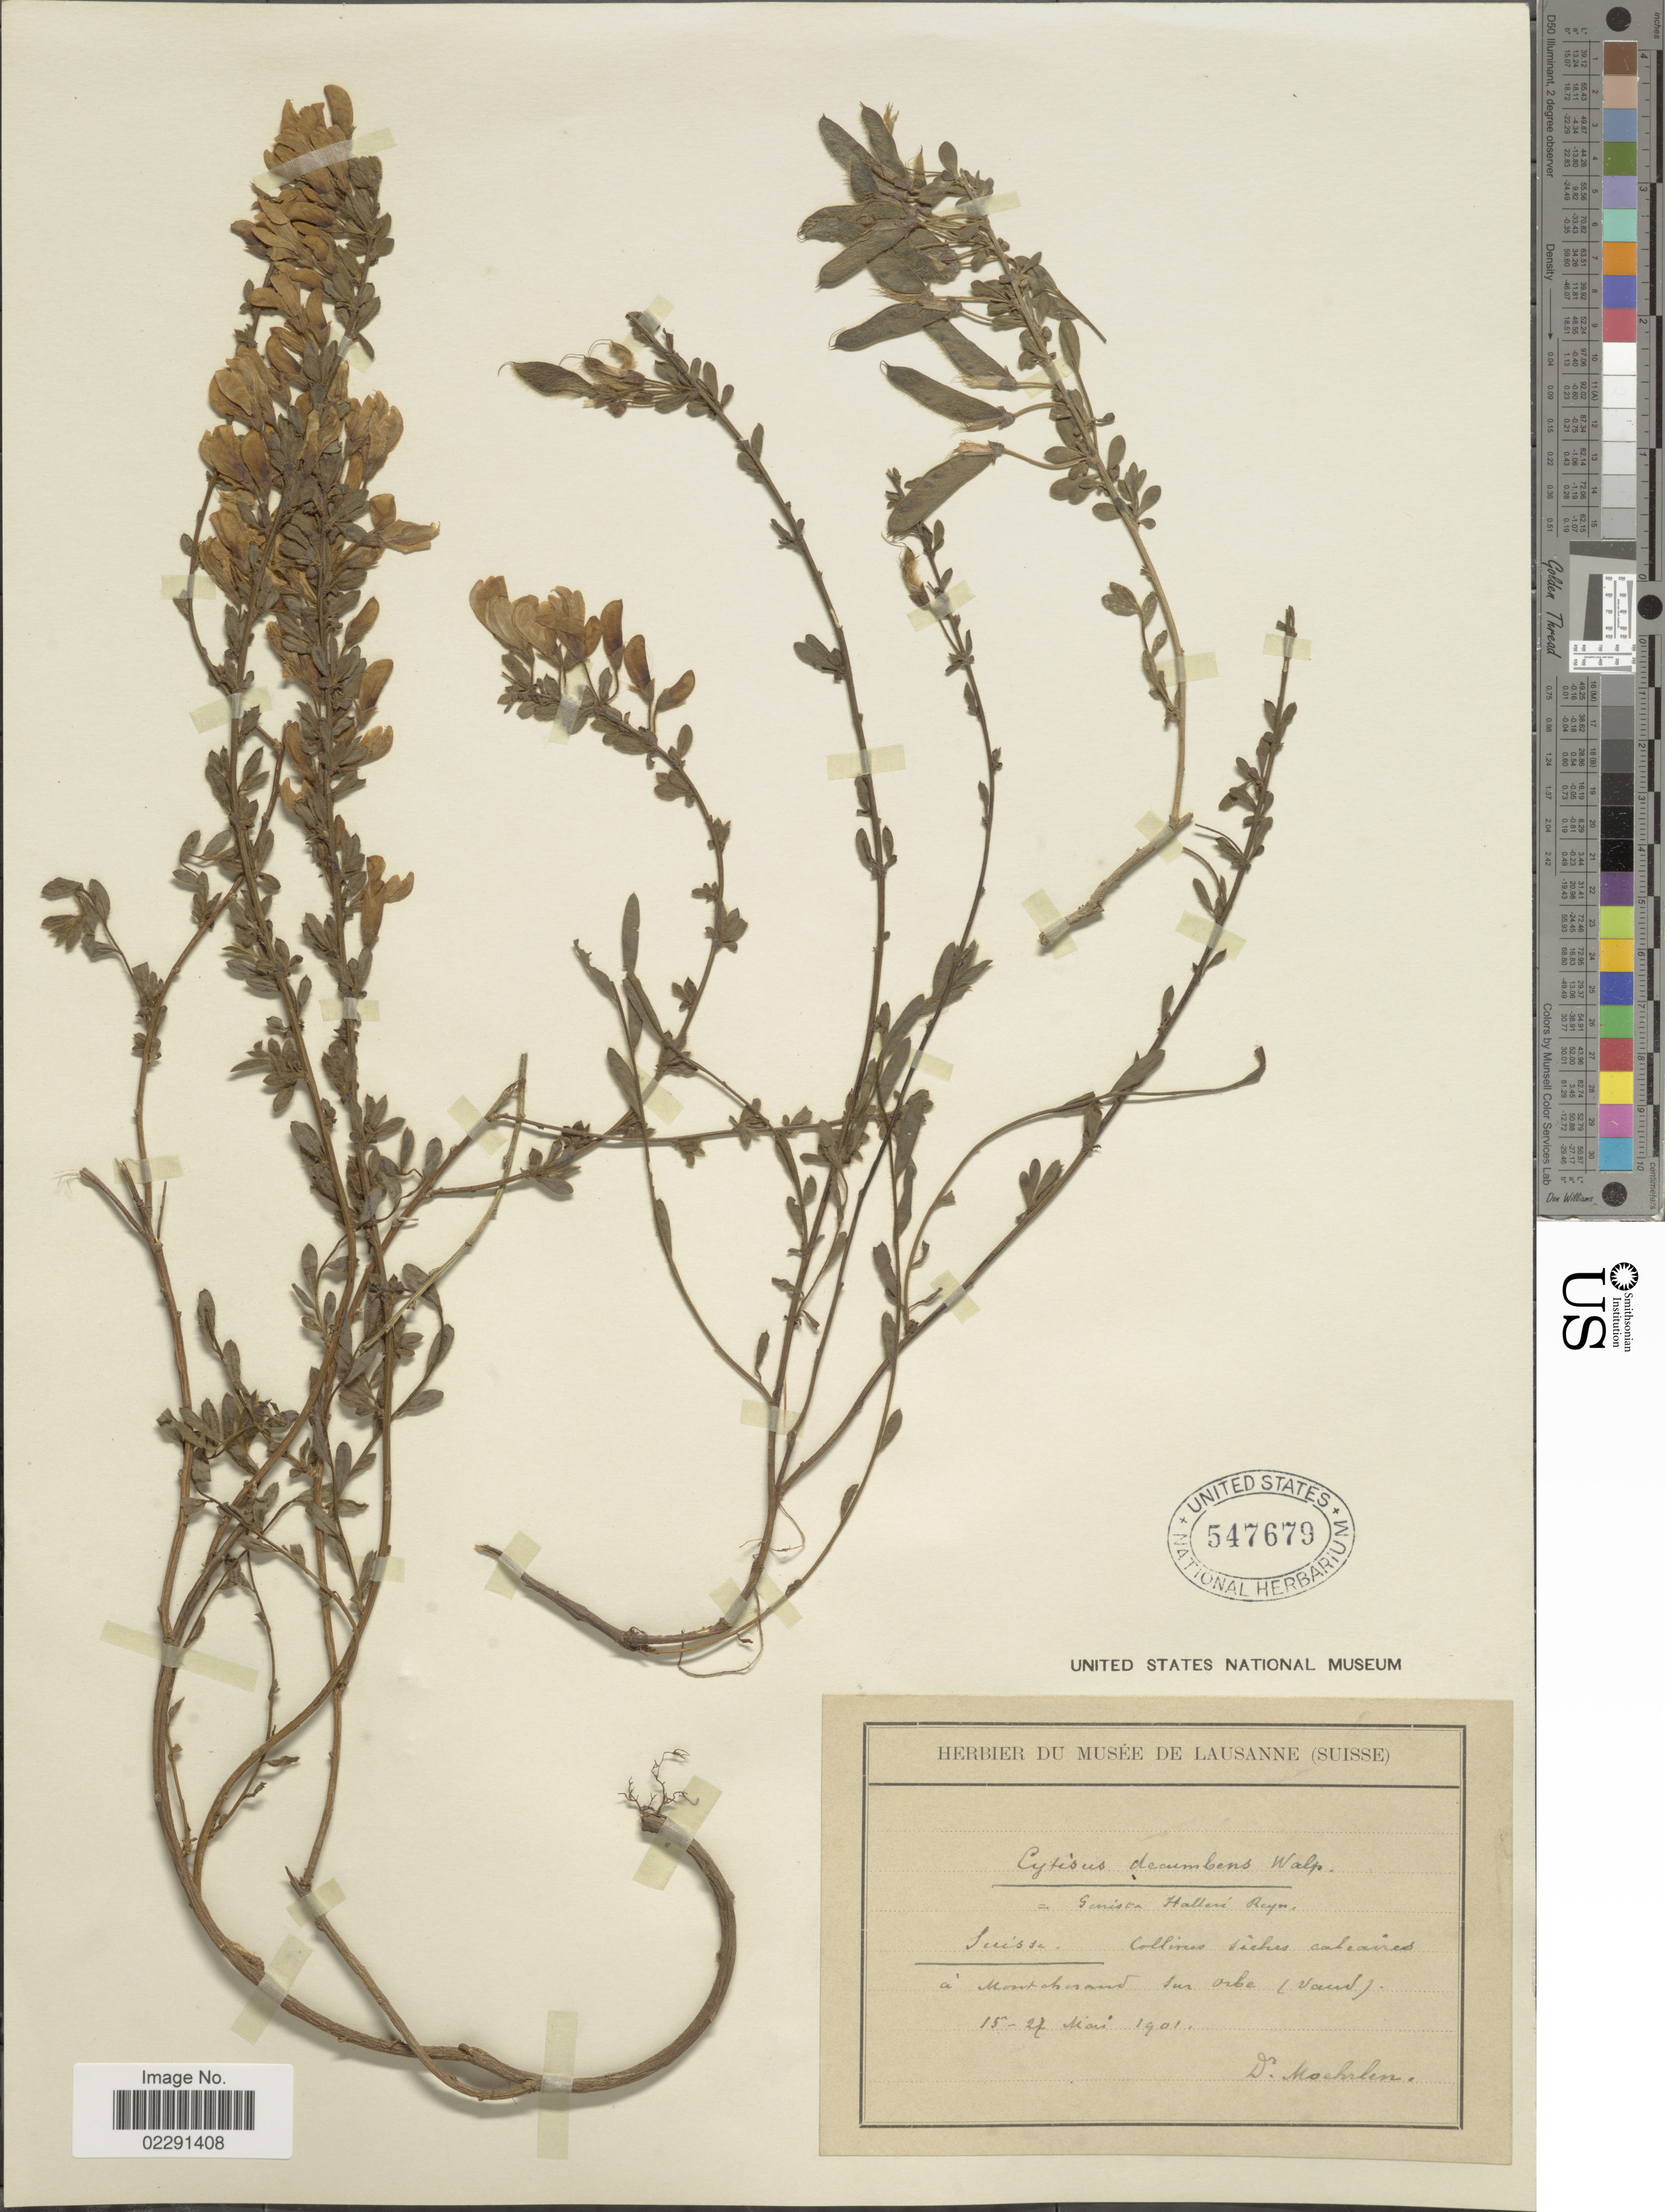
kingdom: Plantae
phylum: Tracheophyta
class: Magnoliopsida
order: Fabales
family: Fabaceae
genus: Cytisus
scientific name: Cytisus decumbens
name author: (Durande) Spach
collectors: Moehrlen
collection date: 1901-05-15/1901-05-27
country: Switzerland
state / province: Vaud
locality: Collines sèches calcaires a Montcherand sur Orbe (Vaud).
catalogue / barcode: US 547679